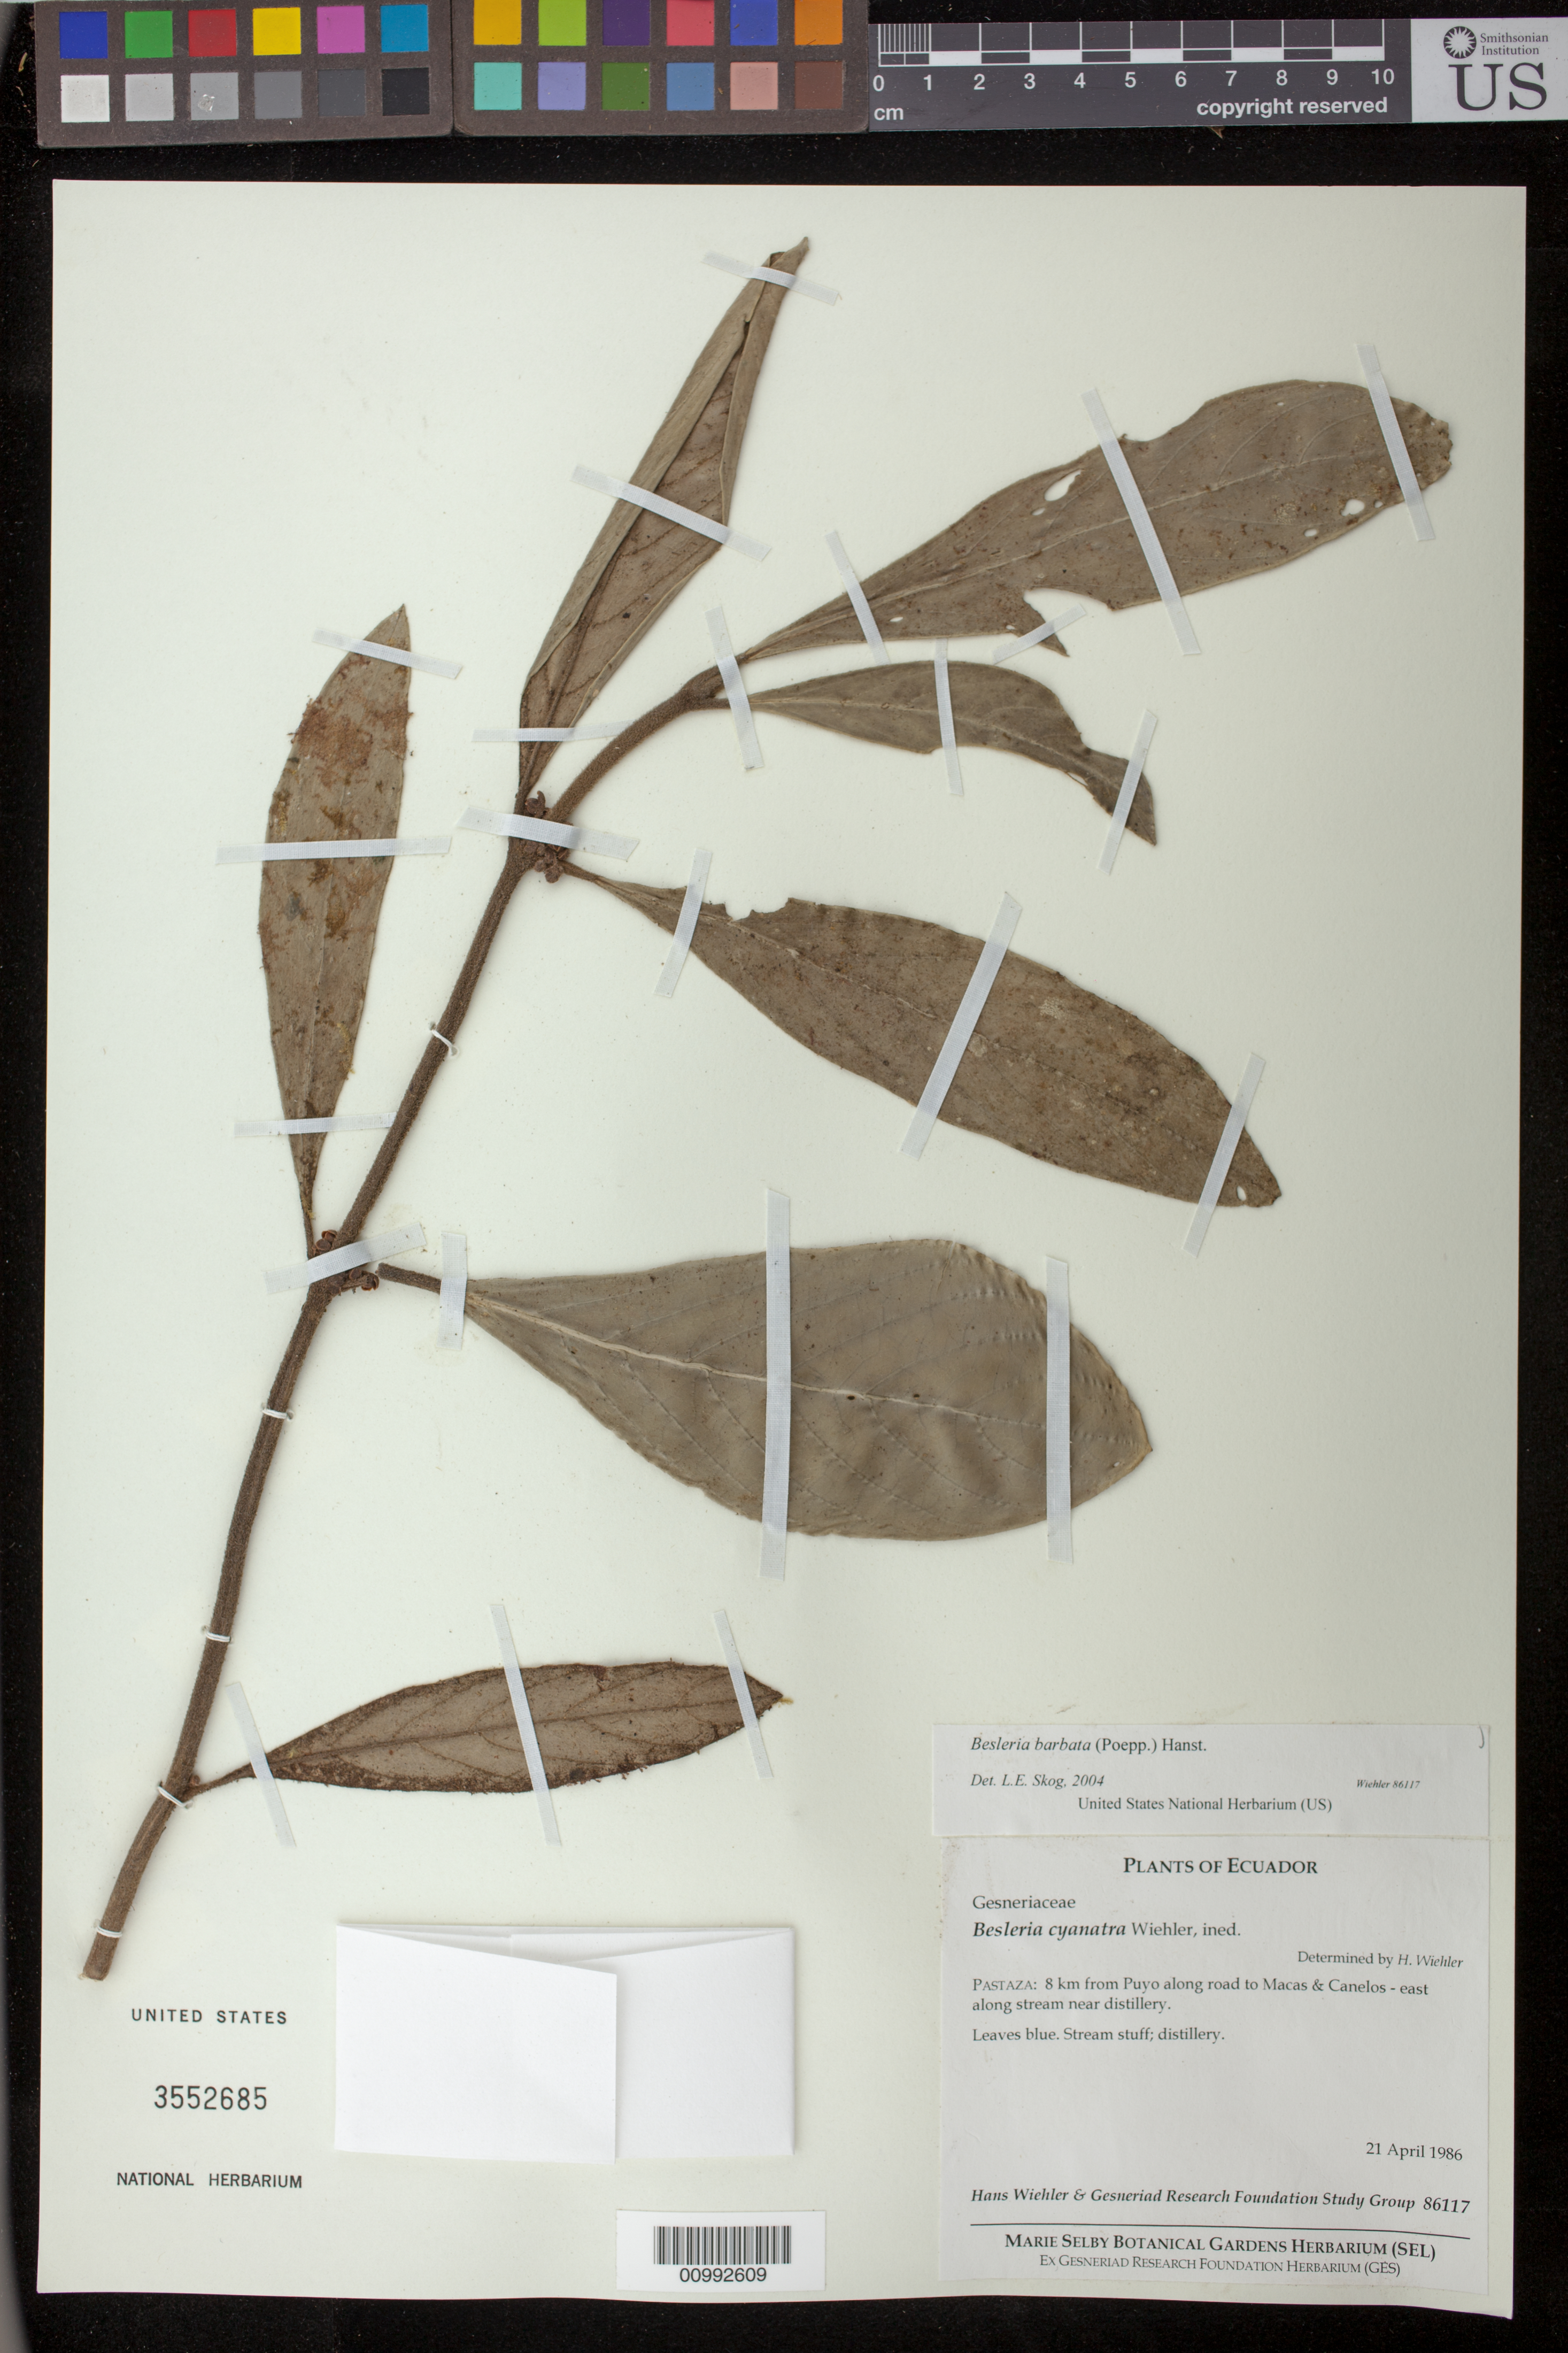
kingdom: Plantae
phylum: Tracheophyta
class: Magnoliopsida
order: Lamiales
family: Gesneriaceae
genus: Besleria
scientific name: Besleria barbata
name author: (Poepp.) Hanst.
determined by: Skog, Laurence E.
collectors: H. J. Wiehler & GRF Study Group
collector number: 86117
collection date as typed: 21 Apr 1986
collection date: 1986-04-21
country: Ecuador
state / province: Pastaza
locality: Pastaza: 8 km from Puyo along road to Macas & Canelos - east along stream near distillery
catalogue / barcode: US 3552685